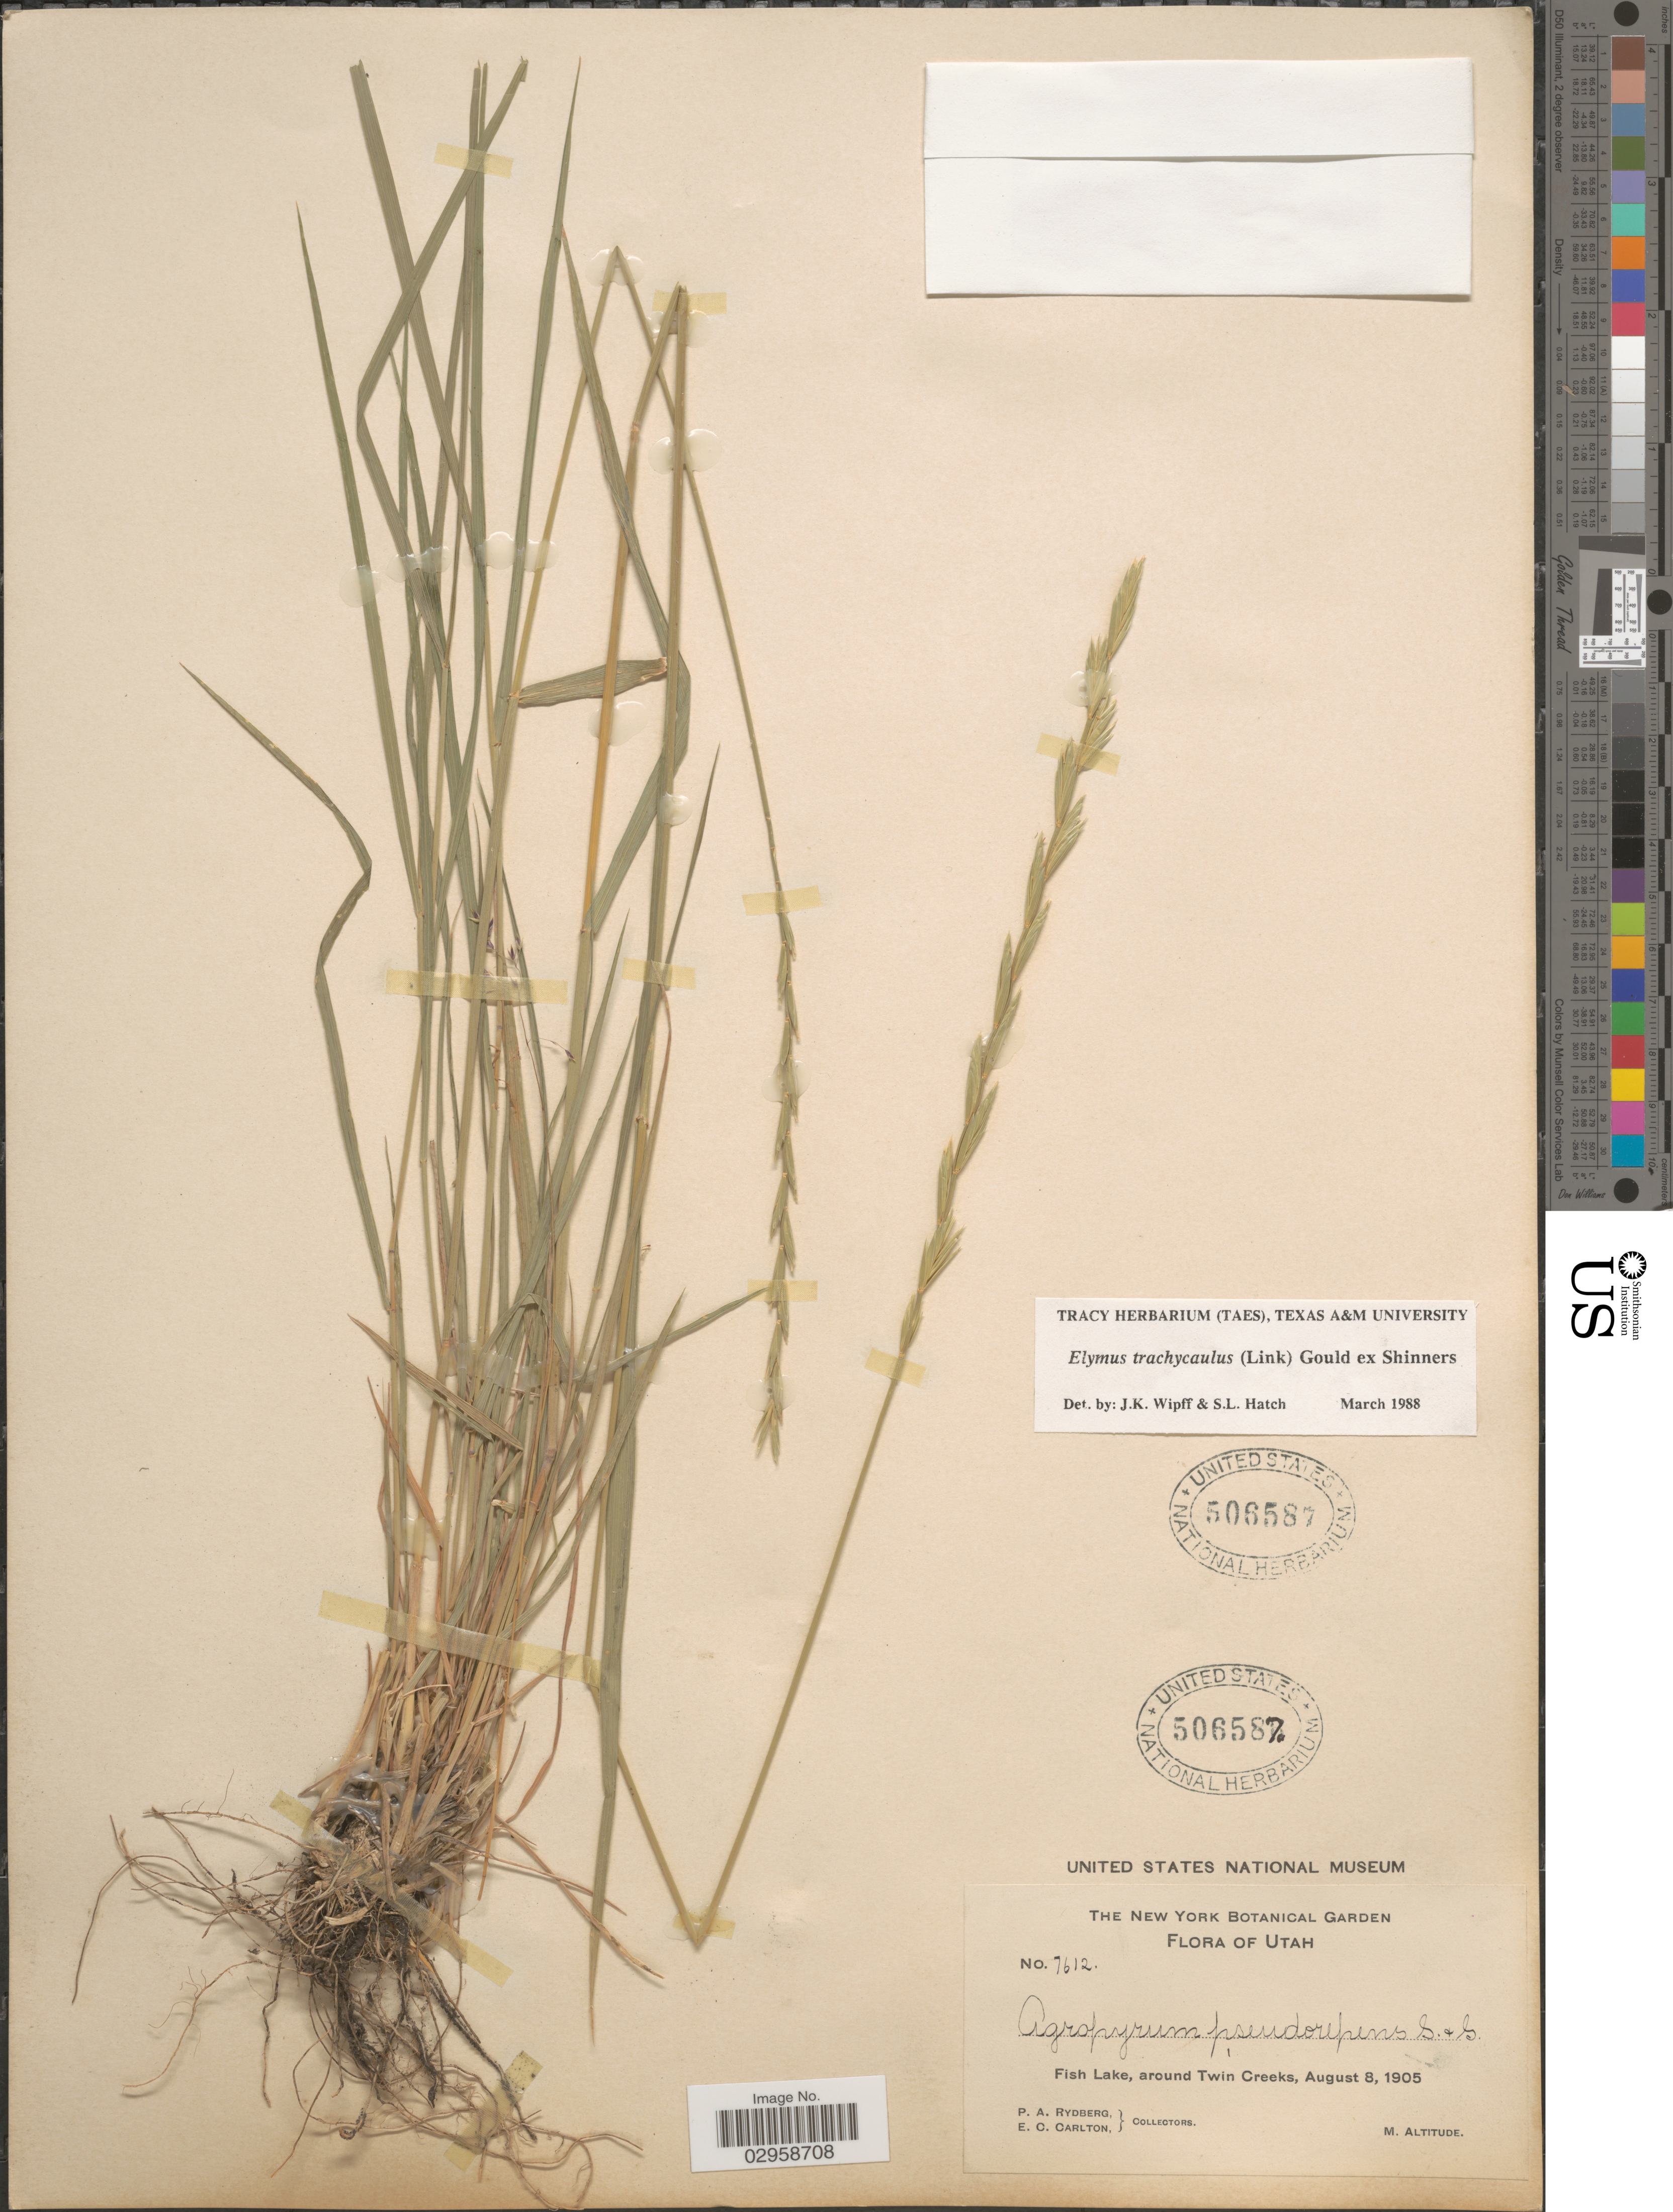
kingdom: Plantae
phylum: Tracheophyta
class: Liliopsida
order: Poales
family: Poaceae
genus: Elymus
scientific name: Elymus trachycaulus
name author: (Link) Gould ex Shinners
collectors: P. A. Rydberg & E. Carlton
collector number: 7612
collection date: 1905-08-08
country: United States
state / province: Utah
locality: Fish Lake, around Twin Creeks.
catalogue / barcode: US 506587